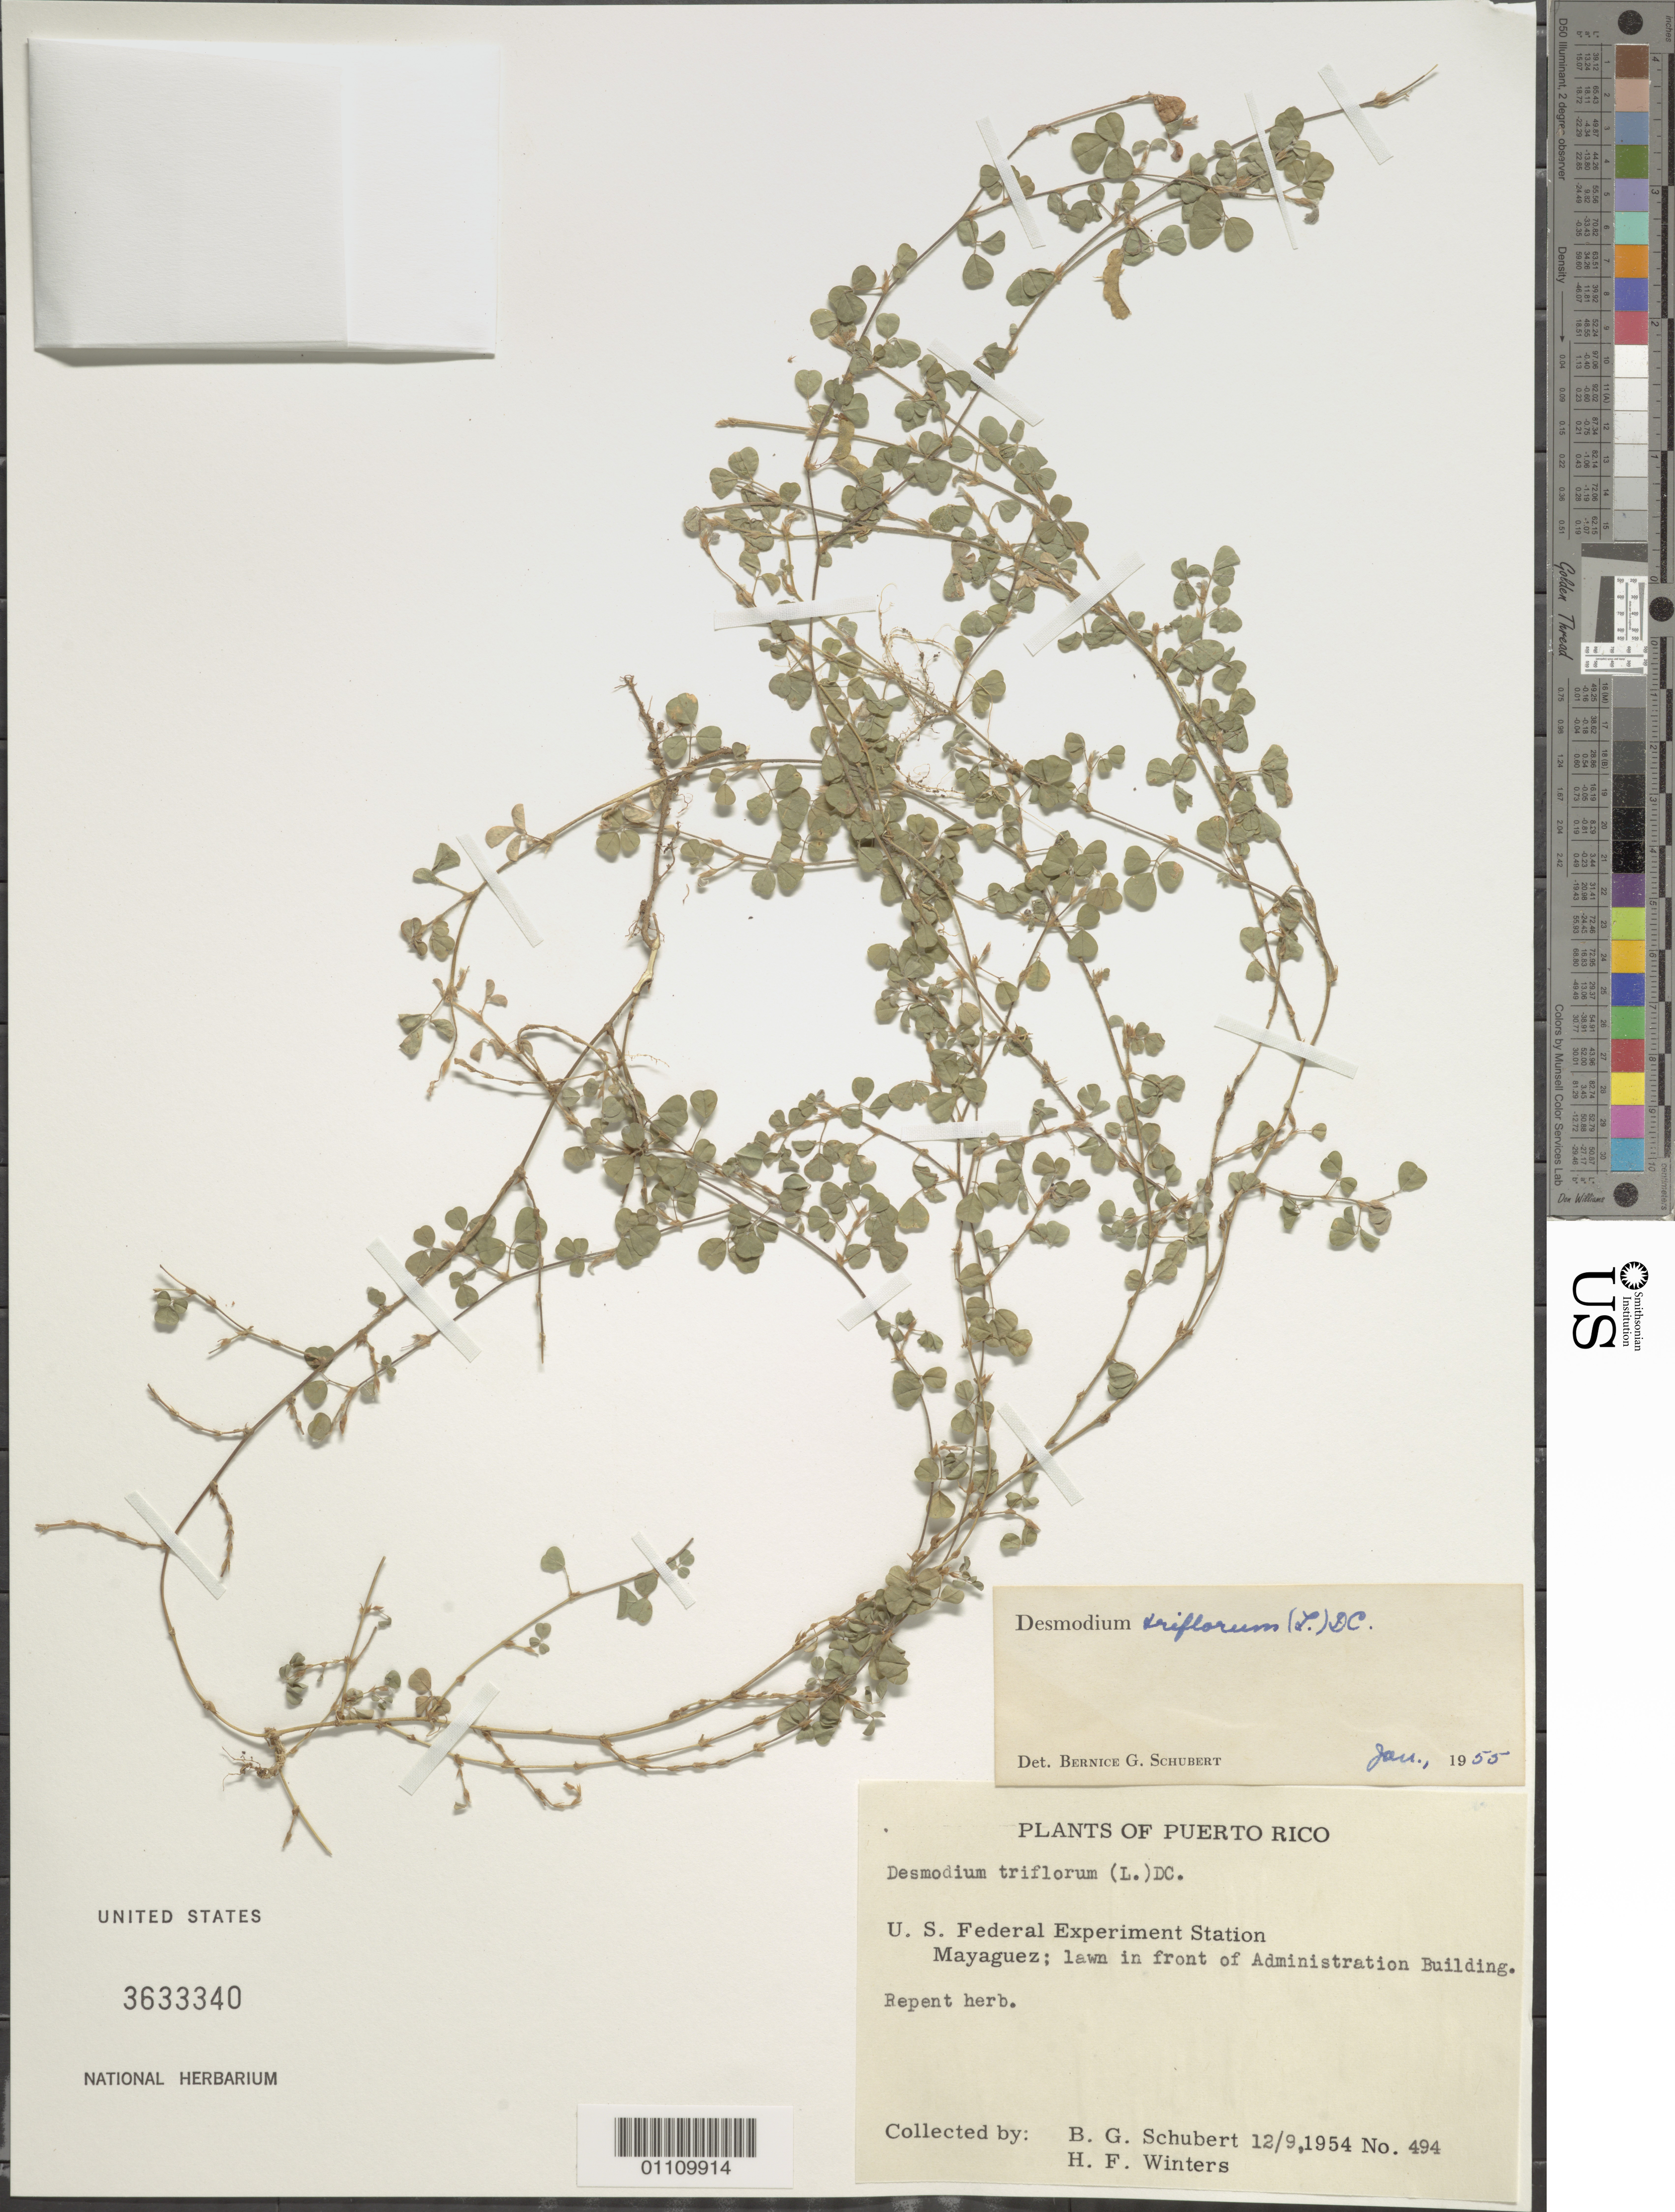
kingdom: Plantae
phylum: Tracheophyta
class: Magnoliopsida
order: Fabales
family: Fabaceae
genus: Grona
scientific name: Grona triflora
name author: (L.) H. Ohashi & K. Ohashi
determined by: Strong, Mark T., (BOT), Smithsonian Institution - National Museum of Natural History (UNITED STATES)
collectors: B. Schubert & H. Winters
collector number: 494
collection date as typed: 09 Dec 1954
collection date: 1954-12-09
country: Puerto Rico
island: Puerto Rico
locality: U.S. Federal Experiment Station, Mayaguez, lawn in front of Administration Building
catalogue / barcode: US 3633340